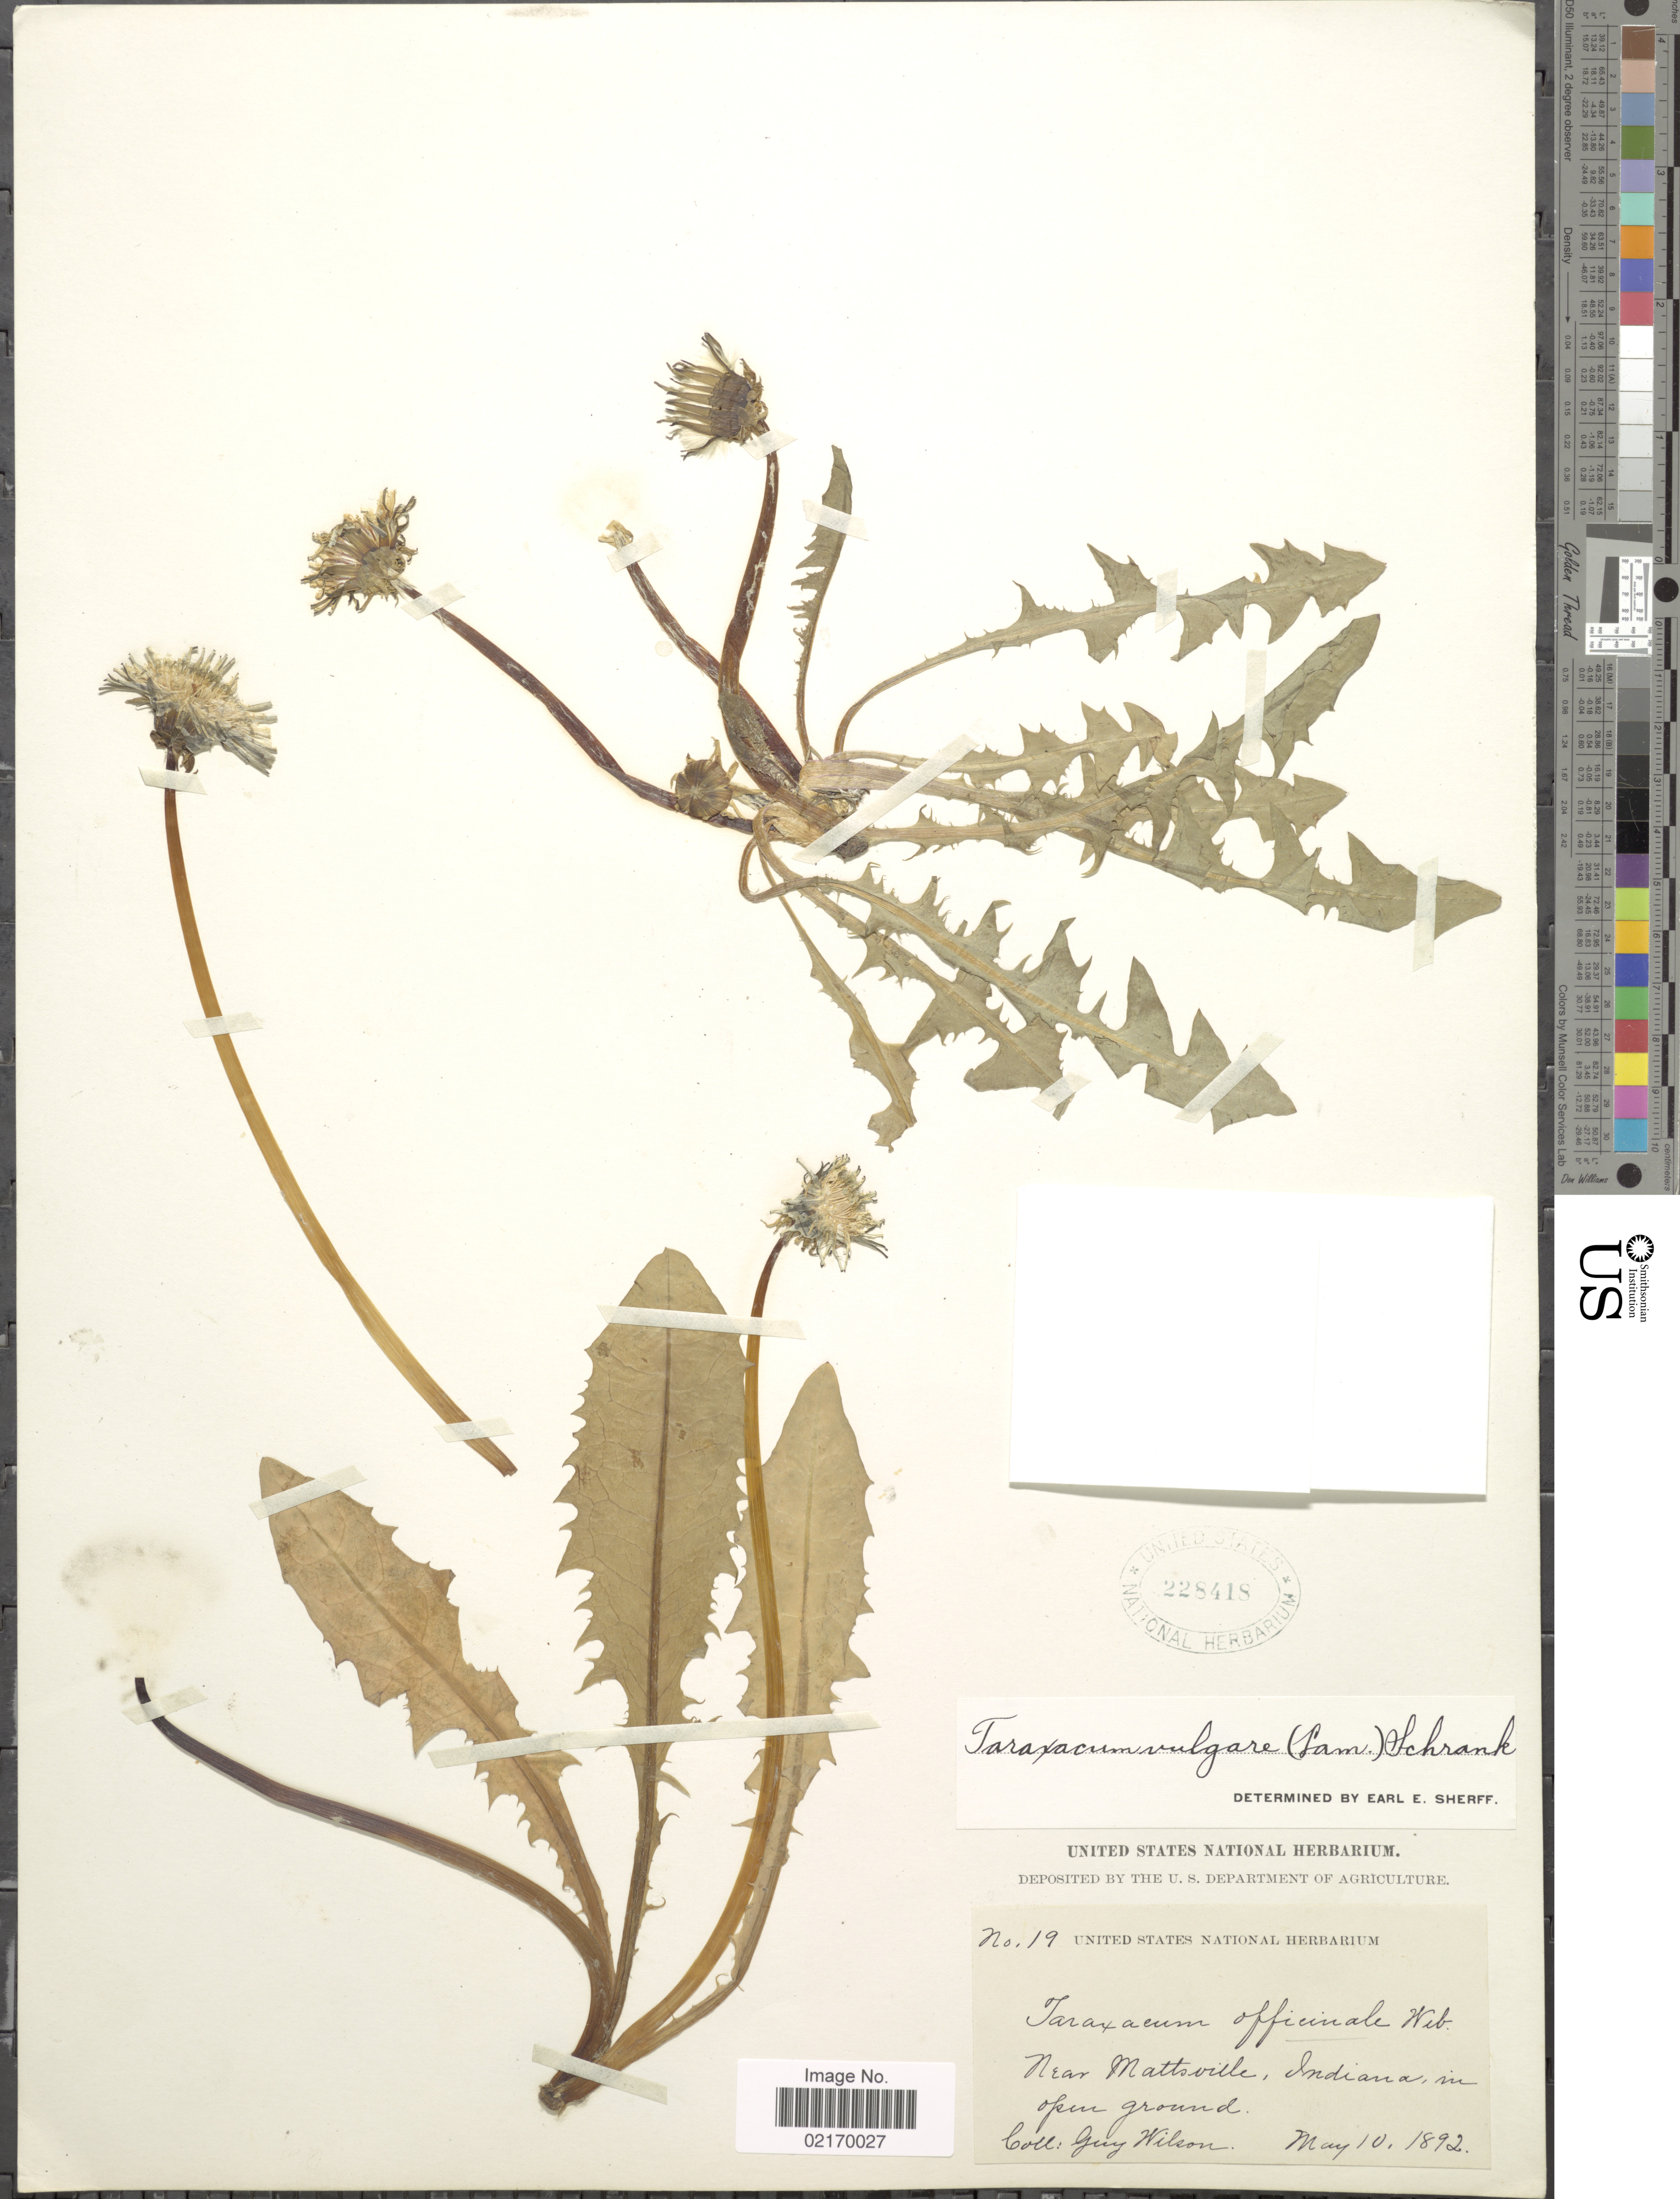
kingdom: Plantae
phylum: Tracheophyta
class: Magnoliopsida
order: Asterales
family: Asteraceae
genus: Taraxacum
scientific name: Taraxacum officinale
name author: G.H. Weber ex F.H. Wigg.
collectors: G. Wilson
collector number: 19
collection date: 1892-05-10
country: United States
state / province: Indiana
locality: Near Mattsville, in open ground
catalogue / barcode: US 228418